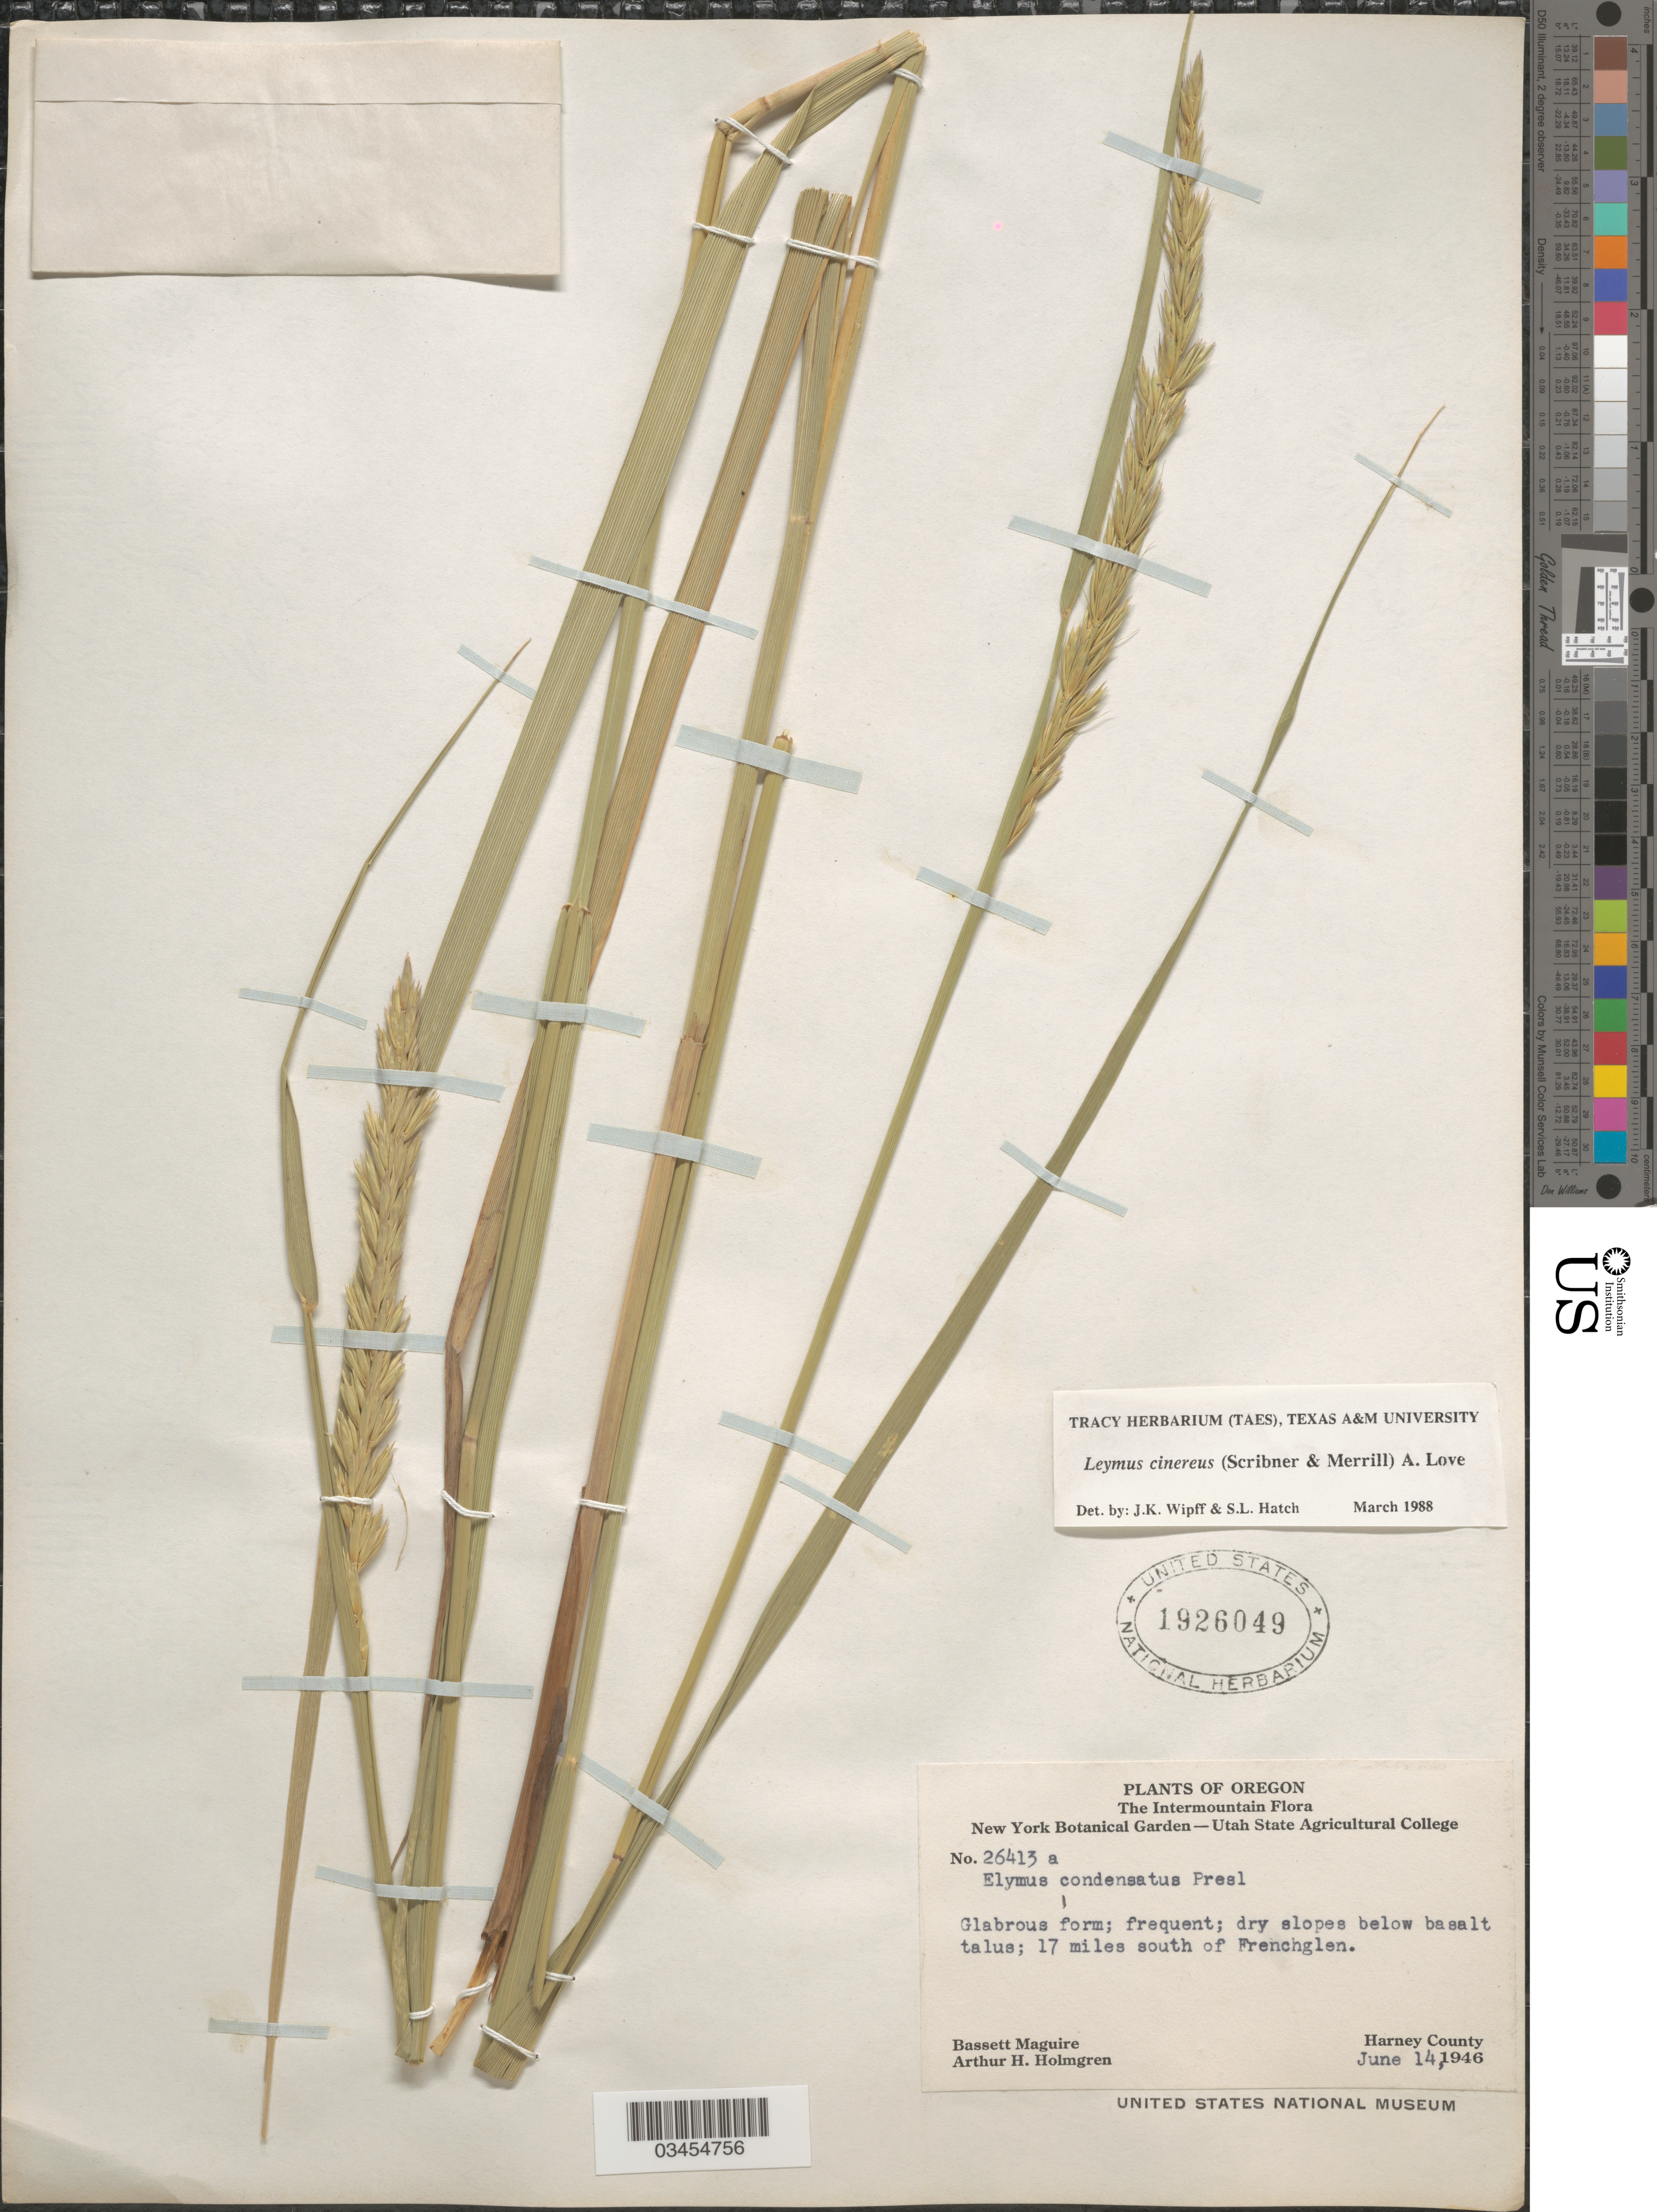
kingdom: Plantae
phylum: Tracheophyta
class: Liliopsida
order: Poales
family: Poaceae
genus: Leymus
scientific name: Leymus cinereus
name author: (Scribn. & Merr.) Á. Löve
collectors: B. Maguire & A. H. Holmgren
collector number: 26413a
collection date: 1946-06-14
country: United States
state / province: Oregon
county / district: Harney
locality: The Intermountain. Dry slopes below basalt talus; 17 miles south of Frenchglen. Harney County.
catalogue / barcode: US 1926049